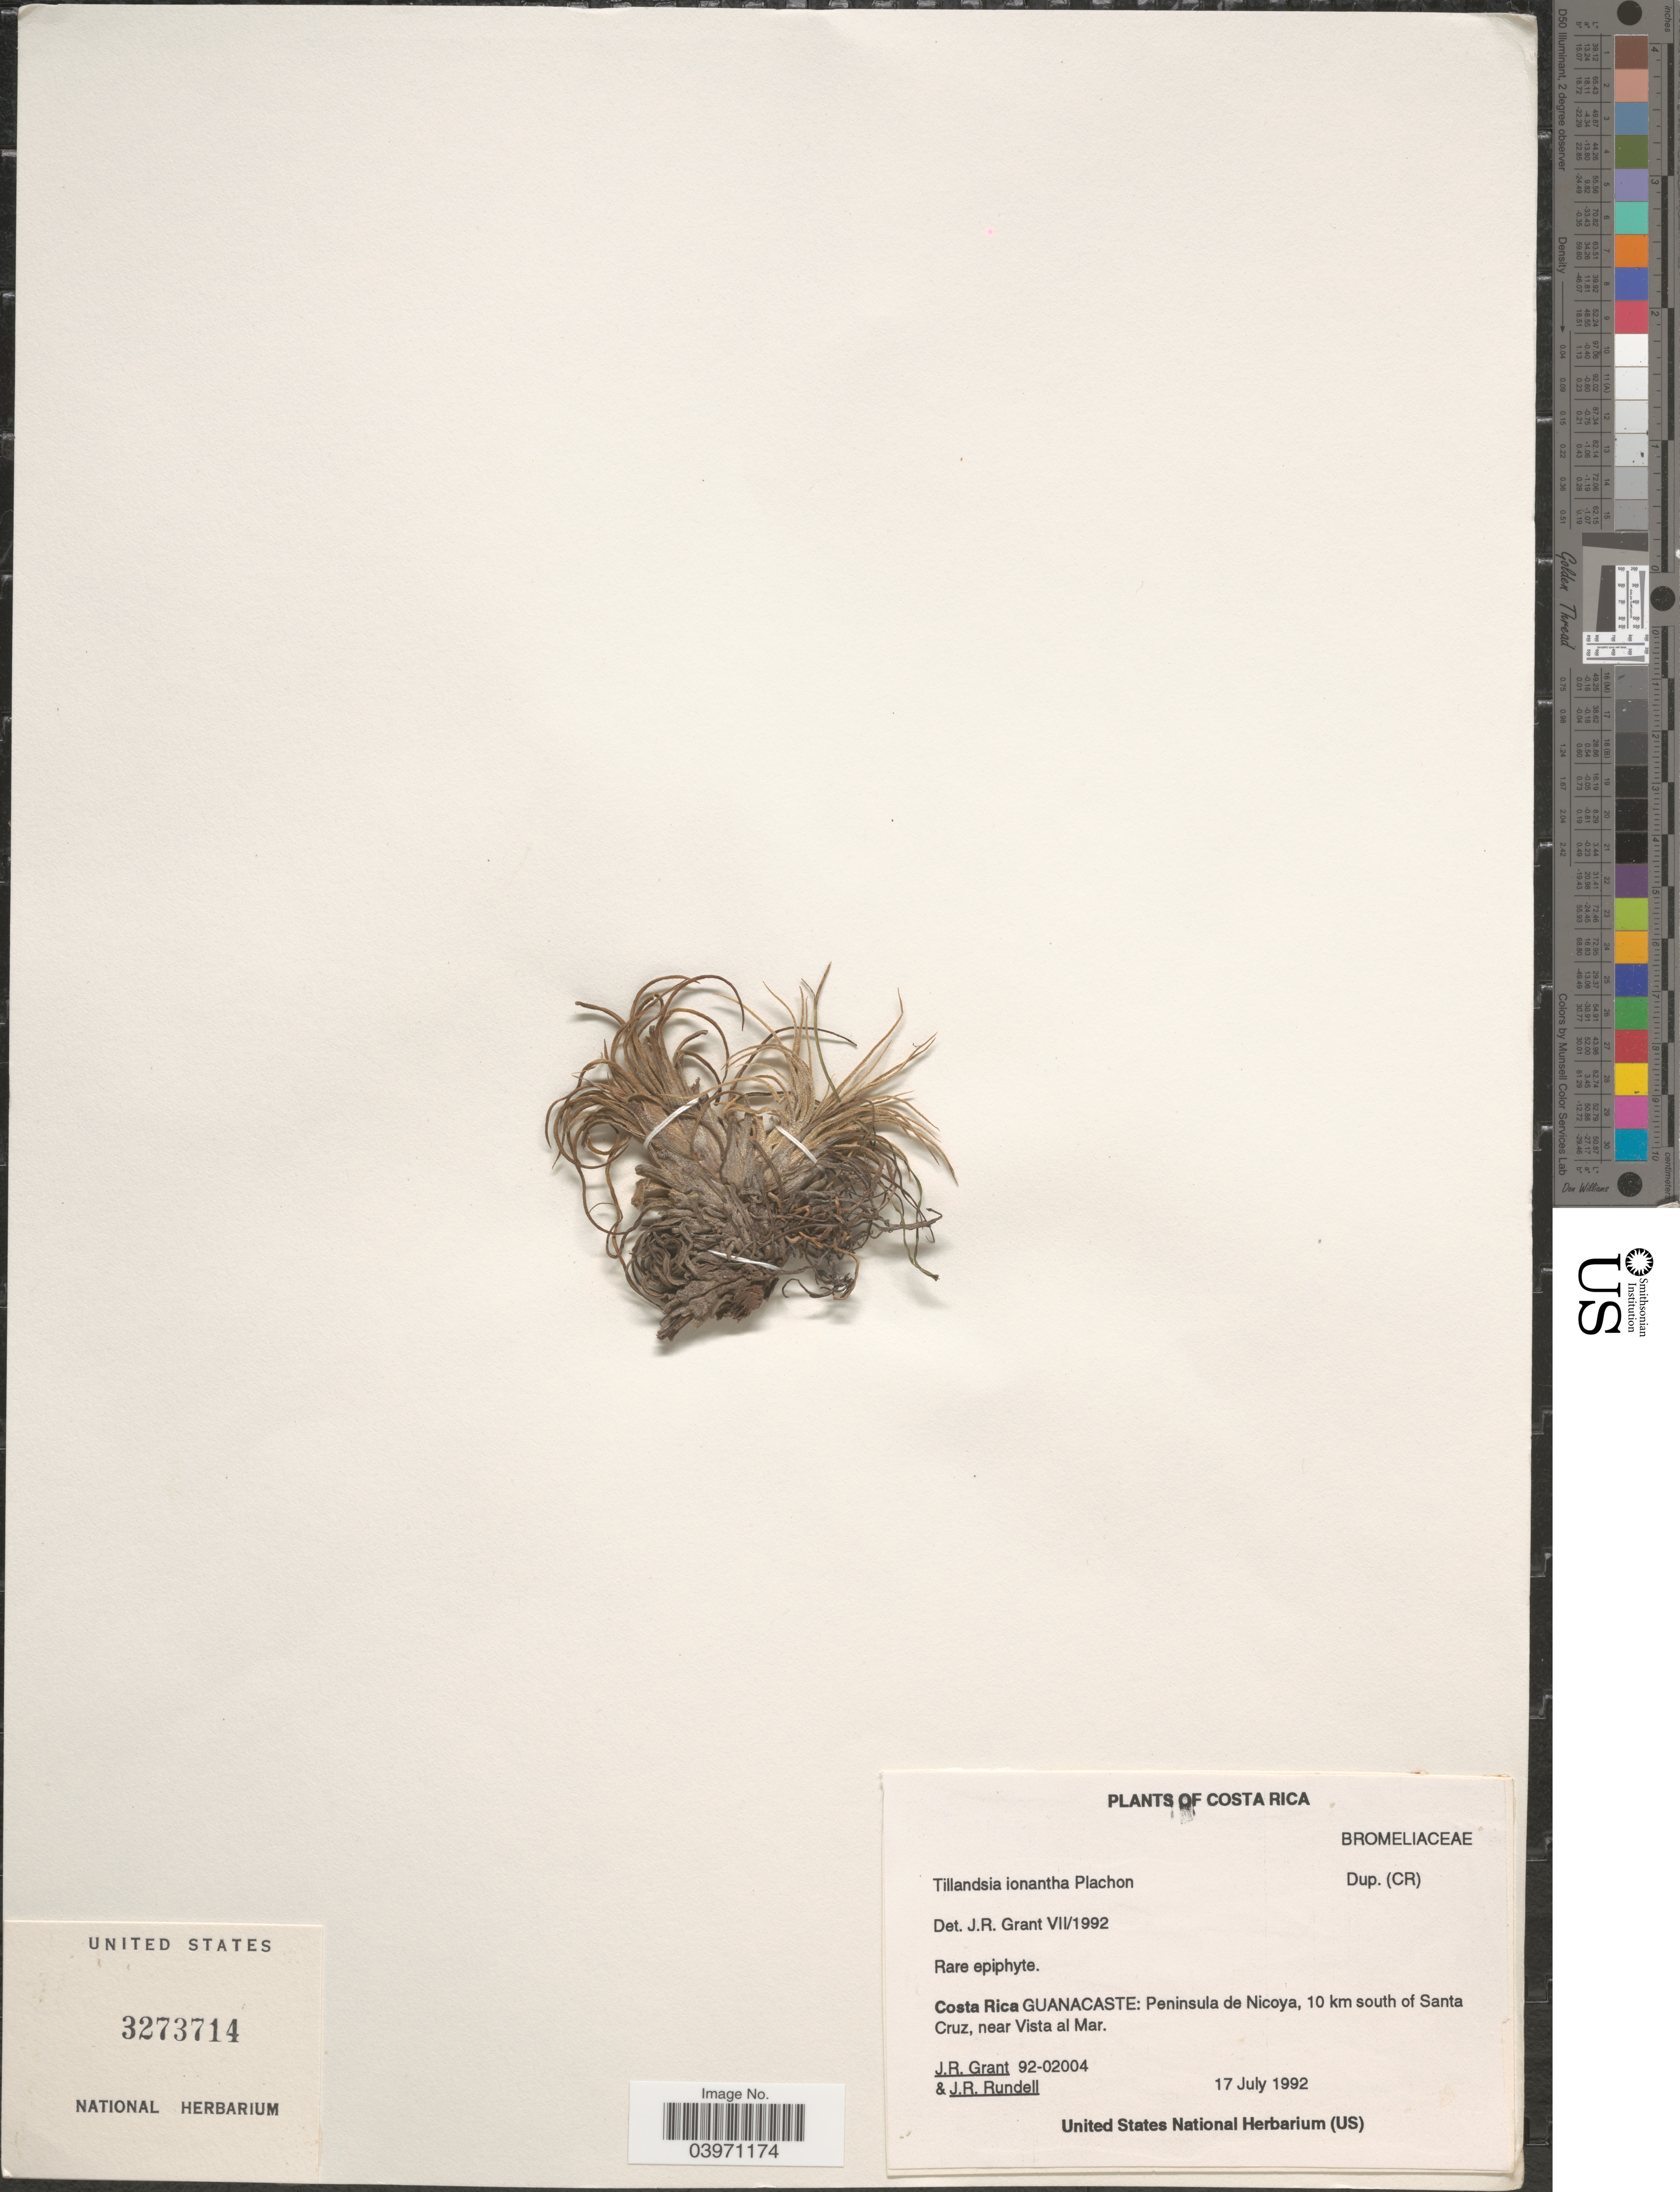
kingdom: Plantae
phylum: Tracheophyta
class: Liliopsida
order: Poales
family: Bromeliaceae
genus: Tillandsia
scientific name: Tillandsia ionantha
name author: Planch.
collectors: J. Grant & J. R. Rundell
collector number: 92-02004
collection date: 1992-07-17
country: Costa Rica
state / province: Guanacaste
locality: Peninsula de Nicoya, 10 km south of Santa Cruz, near Vista al Mar.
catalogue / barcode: US 3273714